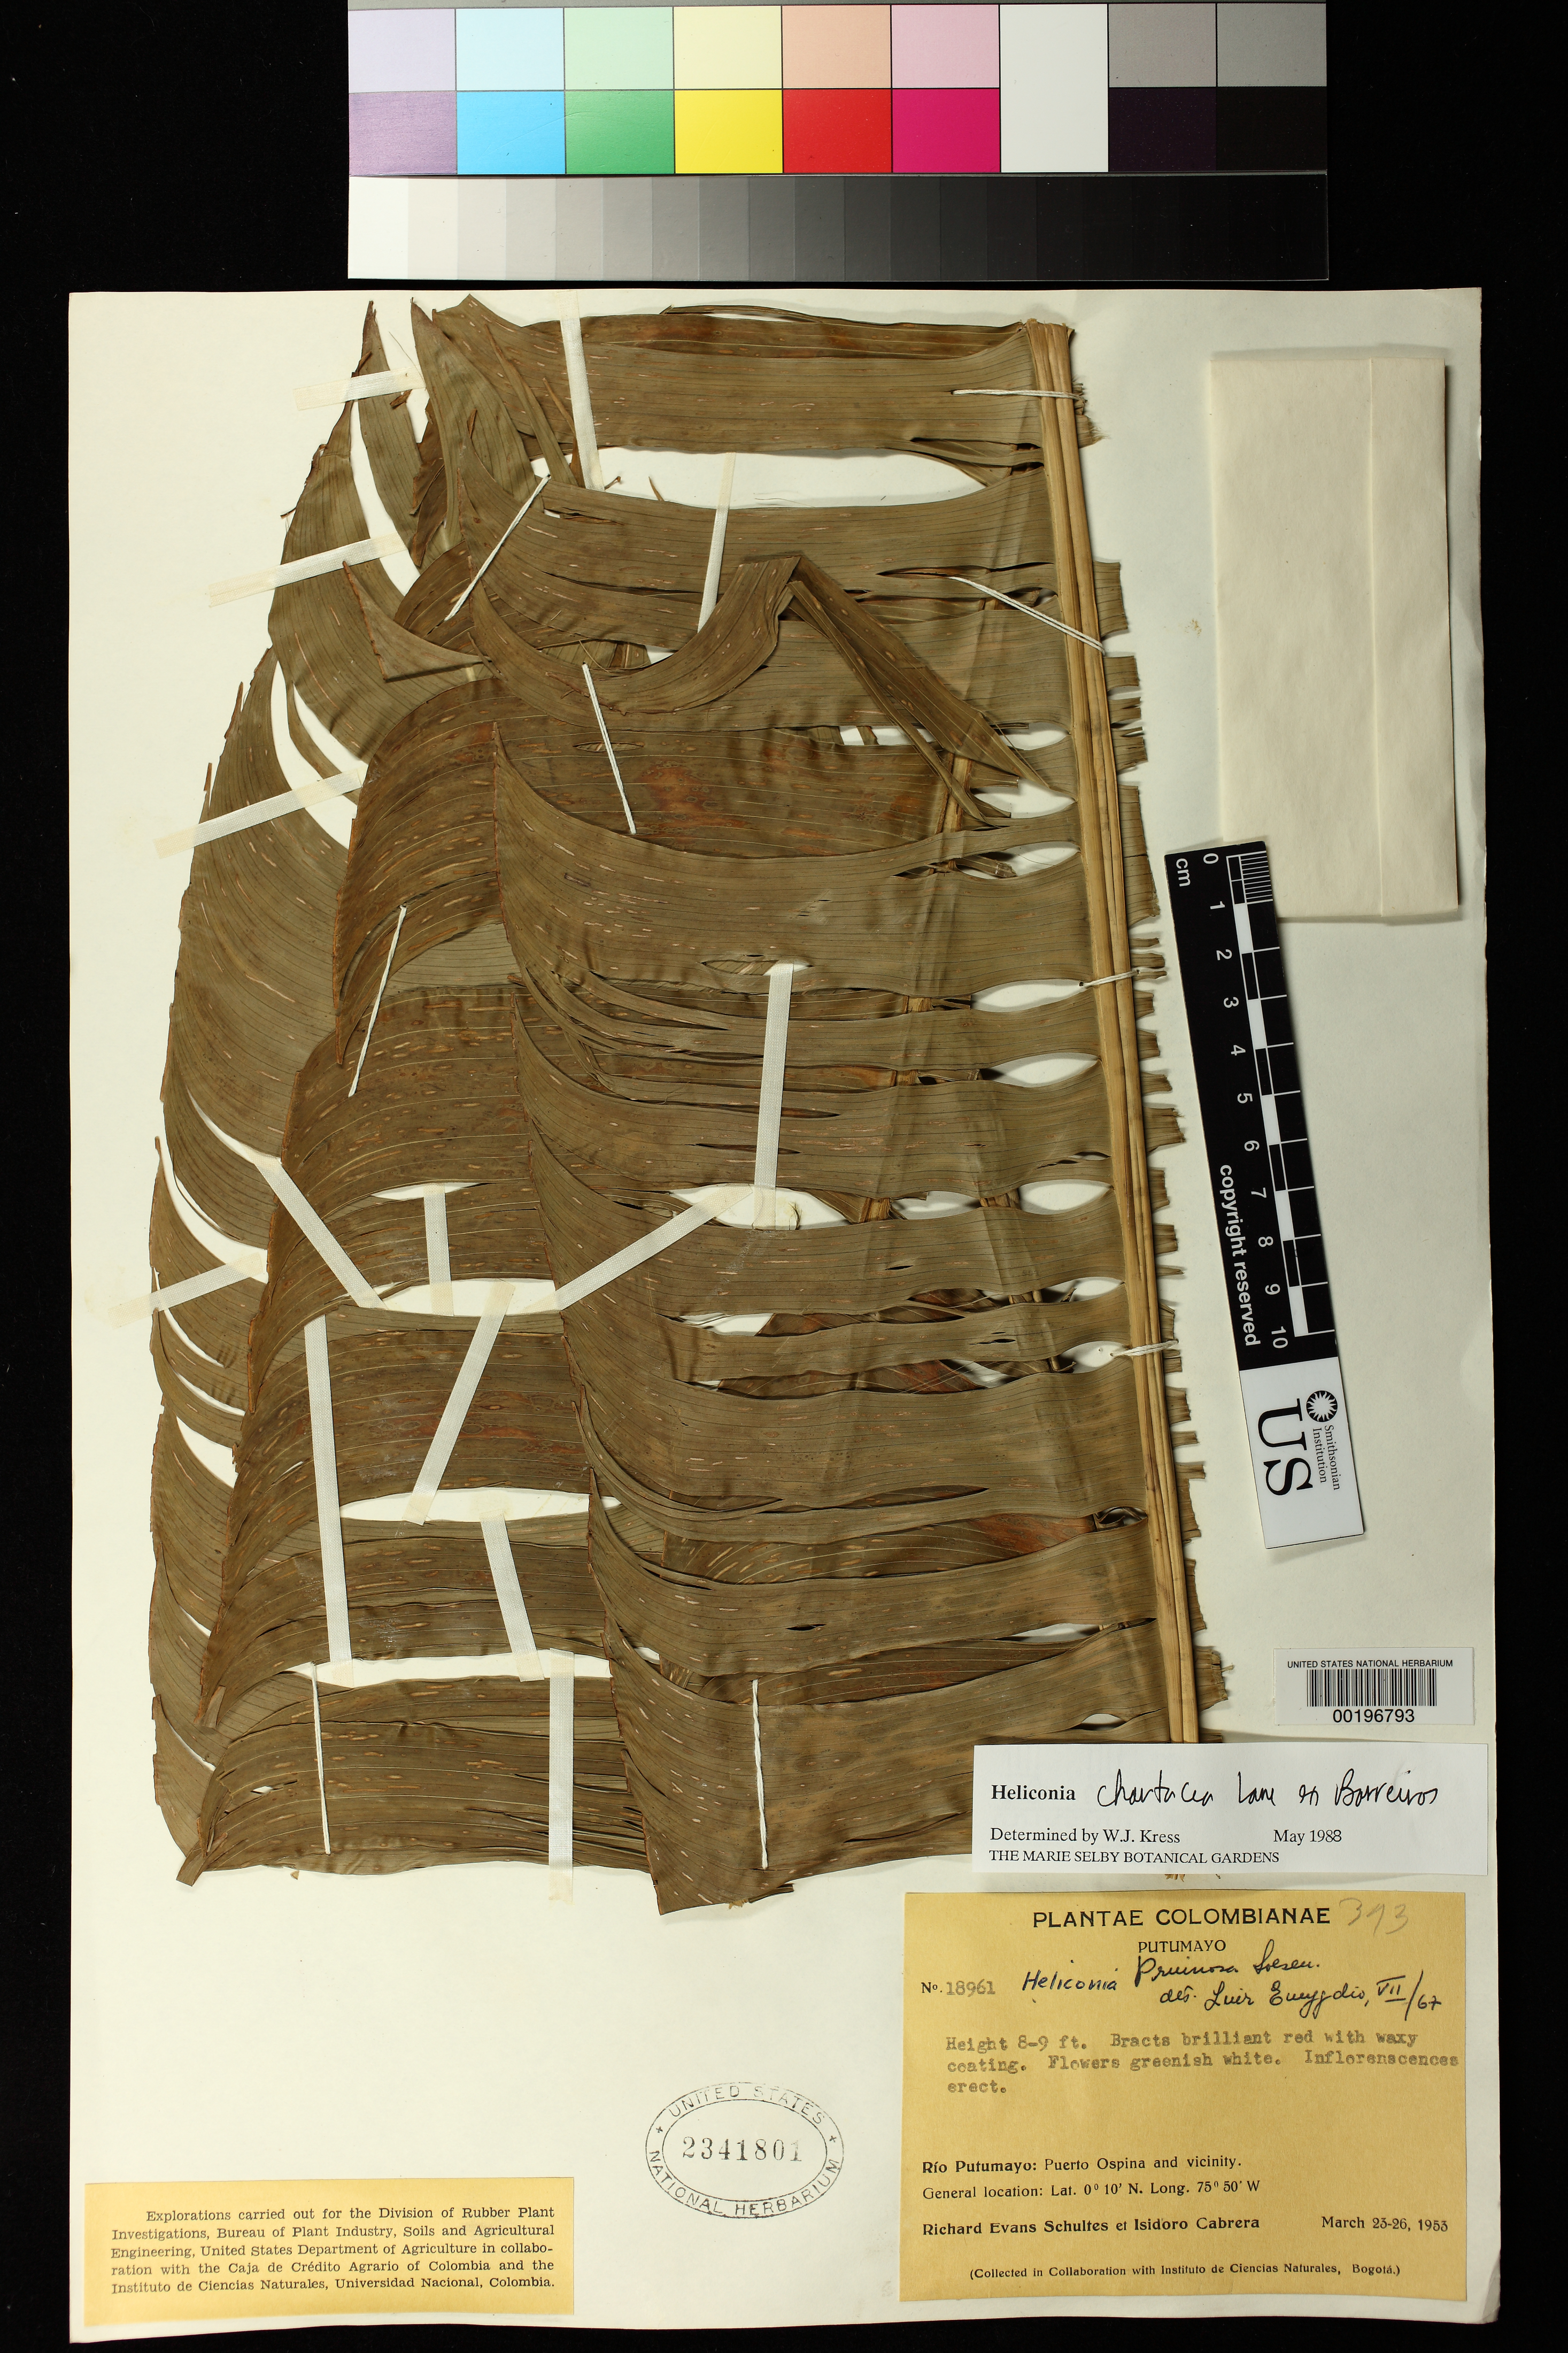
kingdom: Plantae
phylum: Tracheophyta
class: Liliopsida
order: Zingiberales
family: Heliconiaceae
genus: Heliconia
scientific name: Heliconia chartacea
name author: Lane ex Barreiros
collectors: R. E. Schultes & I. Cabrera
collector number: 18961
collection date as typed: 23 Mar 1953 to 26 Mar 1953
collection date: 1953-03-23/1953-03-26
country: Colombia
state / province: Putumayo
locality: Rio Putumayo: Puerto Ospina and vicinity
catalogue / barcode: US 2341801